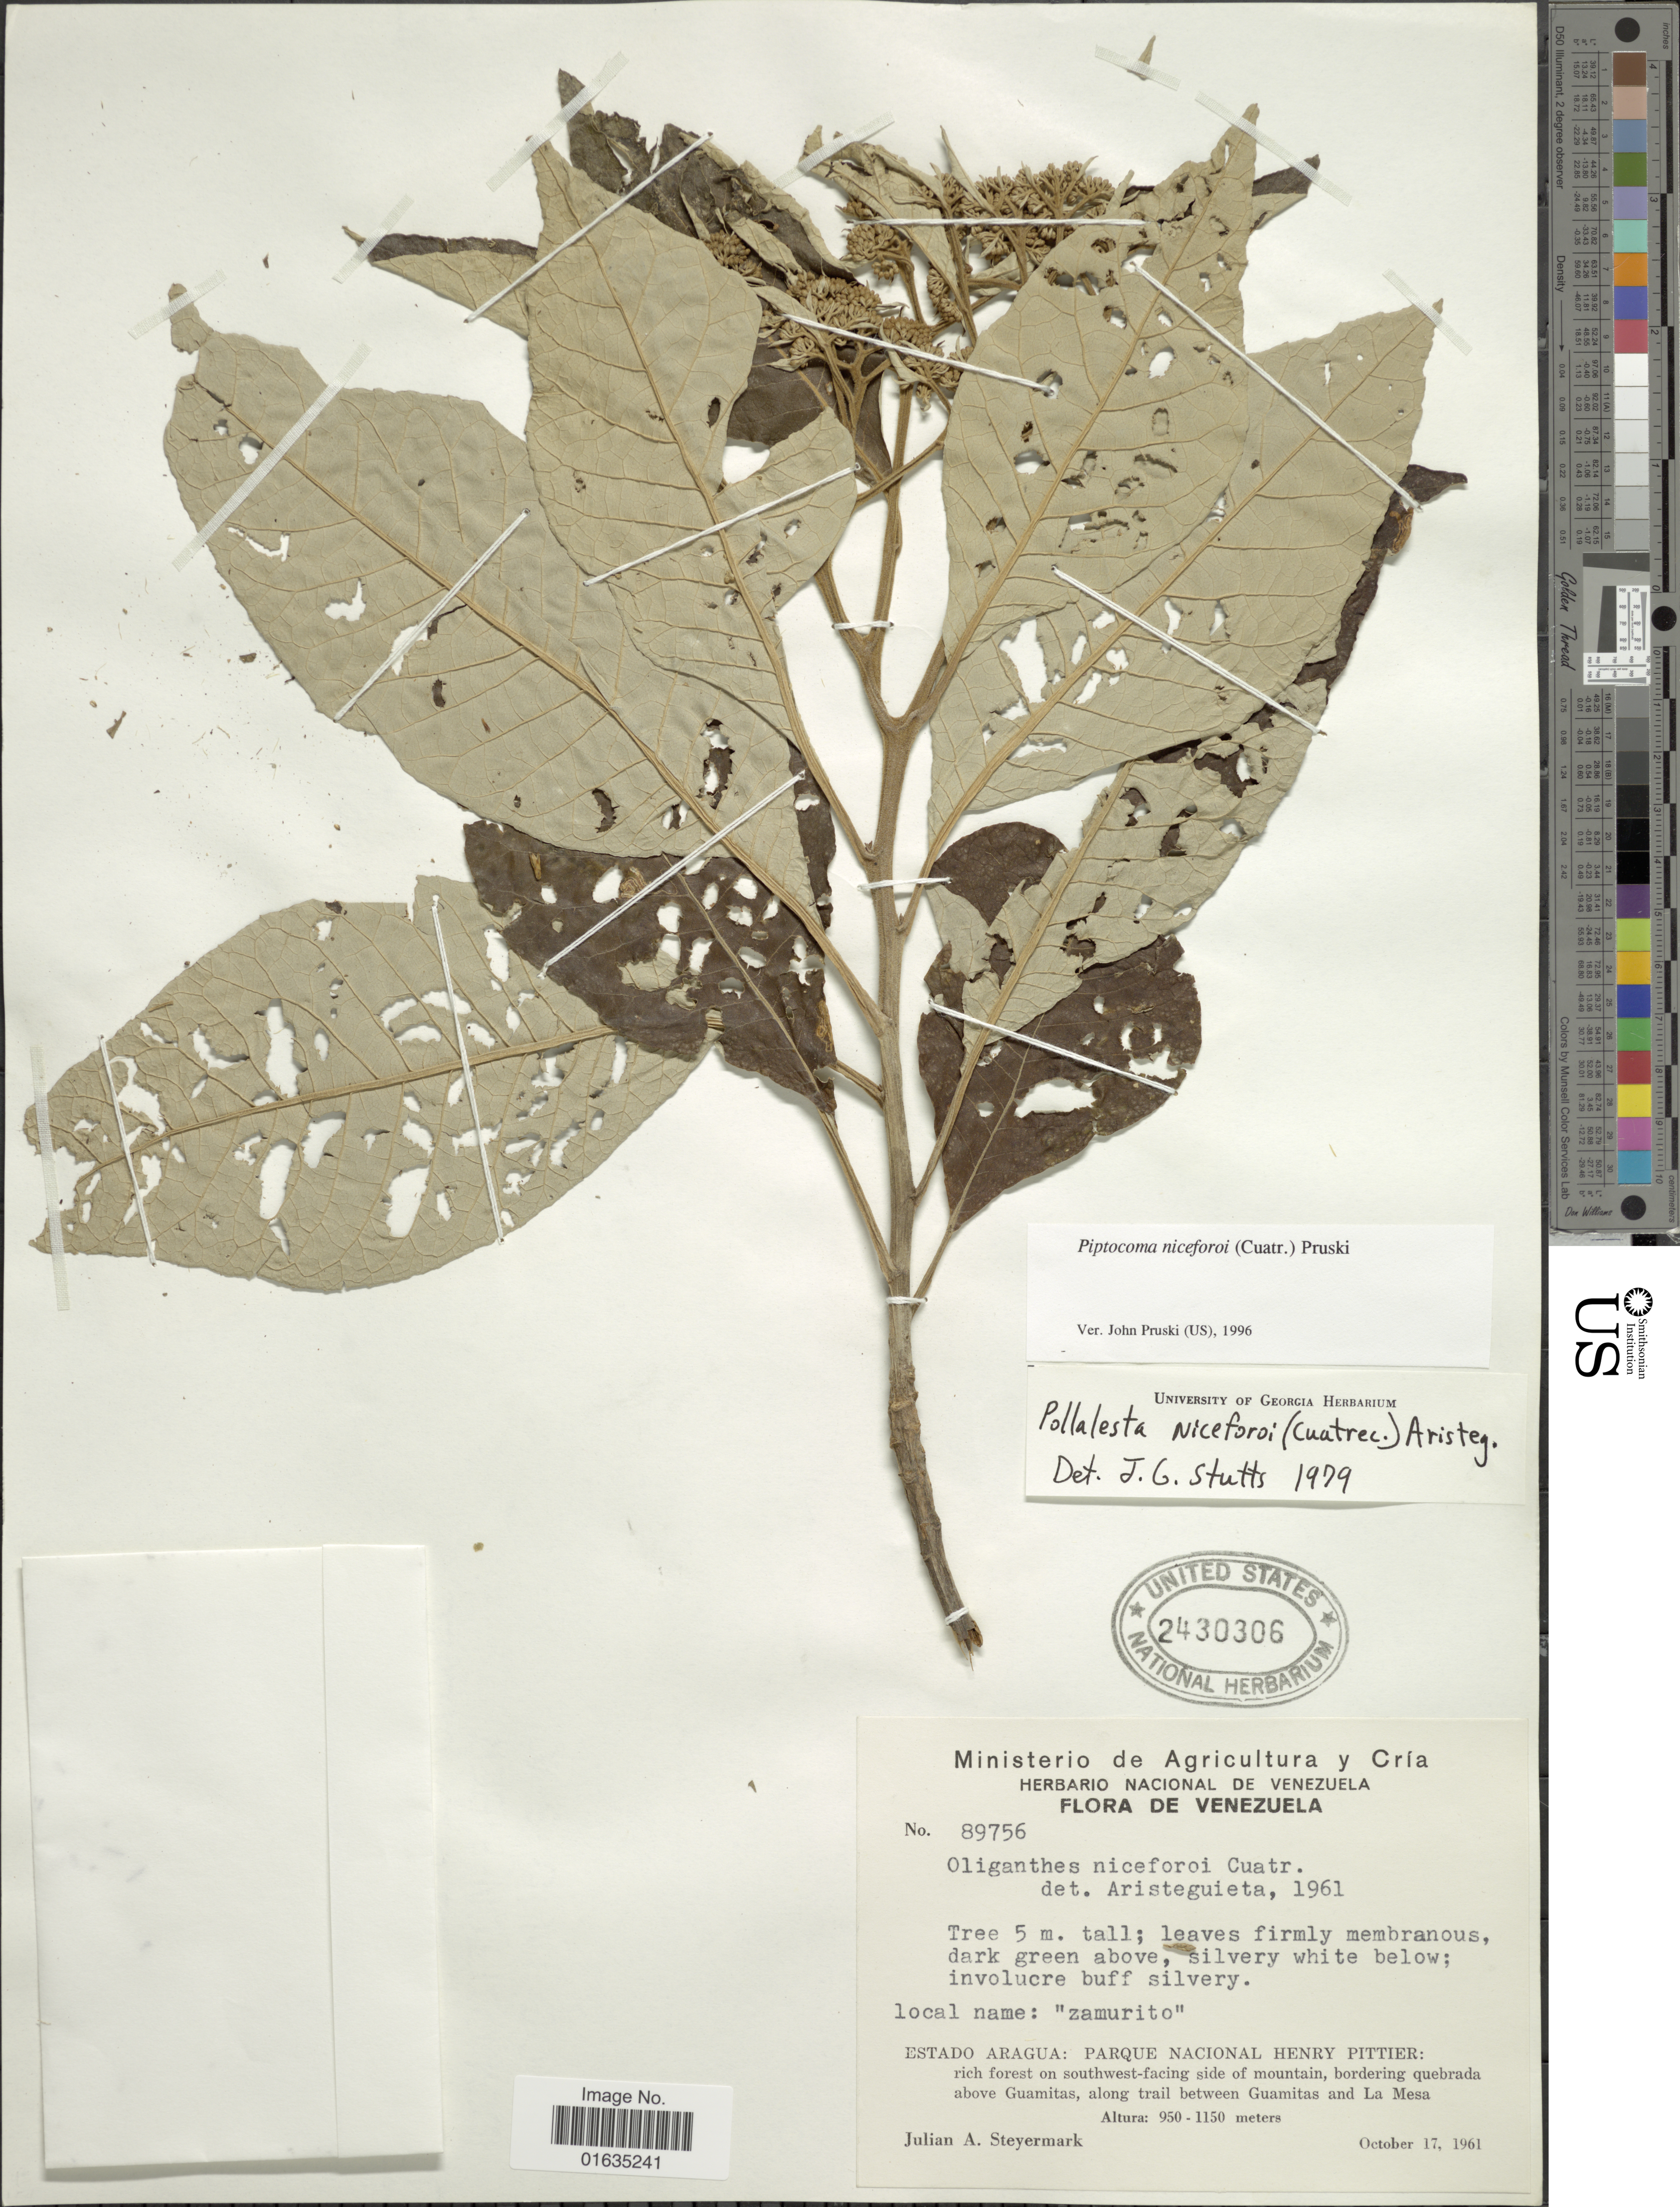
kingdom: Plantae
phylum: Tracheophyta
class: Magnoliopsida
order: Asterales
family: Asteraceae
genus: Piptocoma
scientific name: Piptocoma niceforoi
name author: (Cuatrec.) H. Rob.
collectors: J. Steyermark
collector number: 89756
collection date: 1961-10-17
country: Venezuela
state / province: Aragua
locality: Parque Nacional Henry Pittier, above Guamitas, along trail between Guamitas and La Mesa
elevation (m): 950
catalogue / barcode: US 2430306